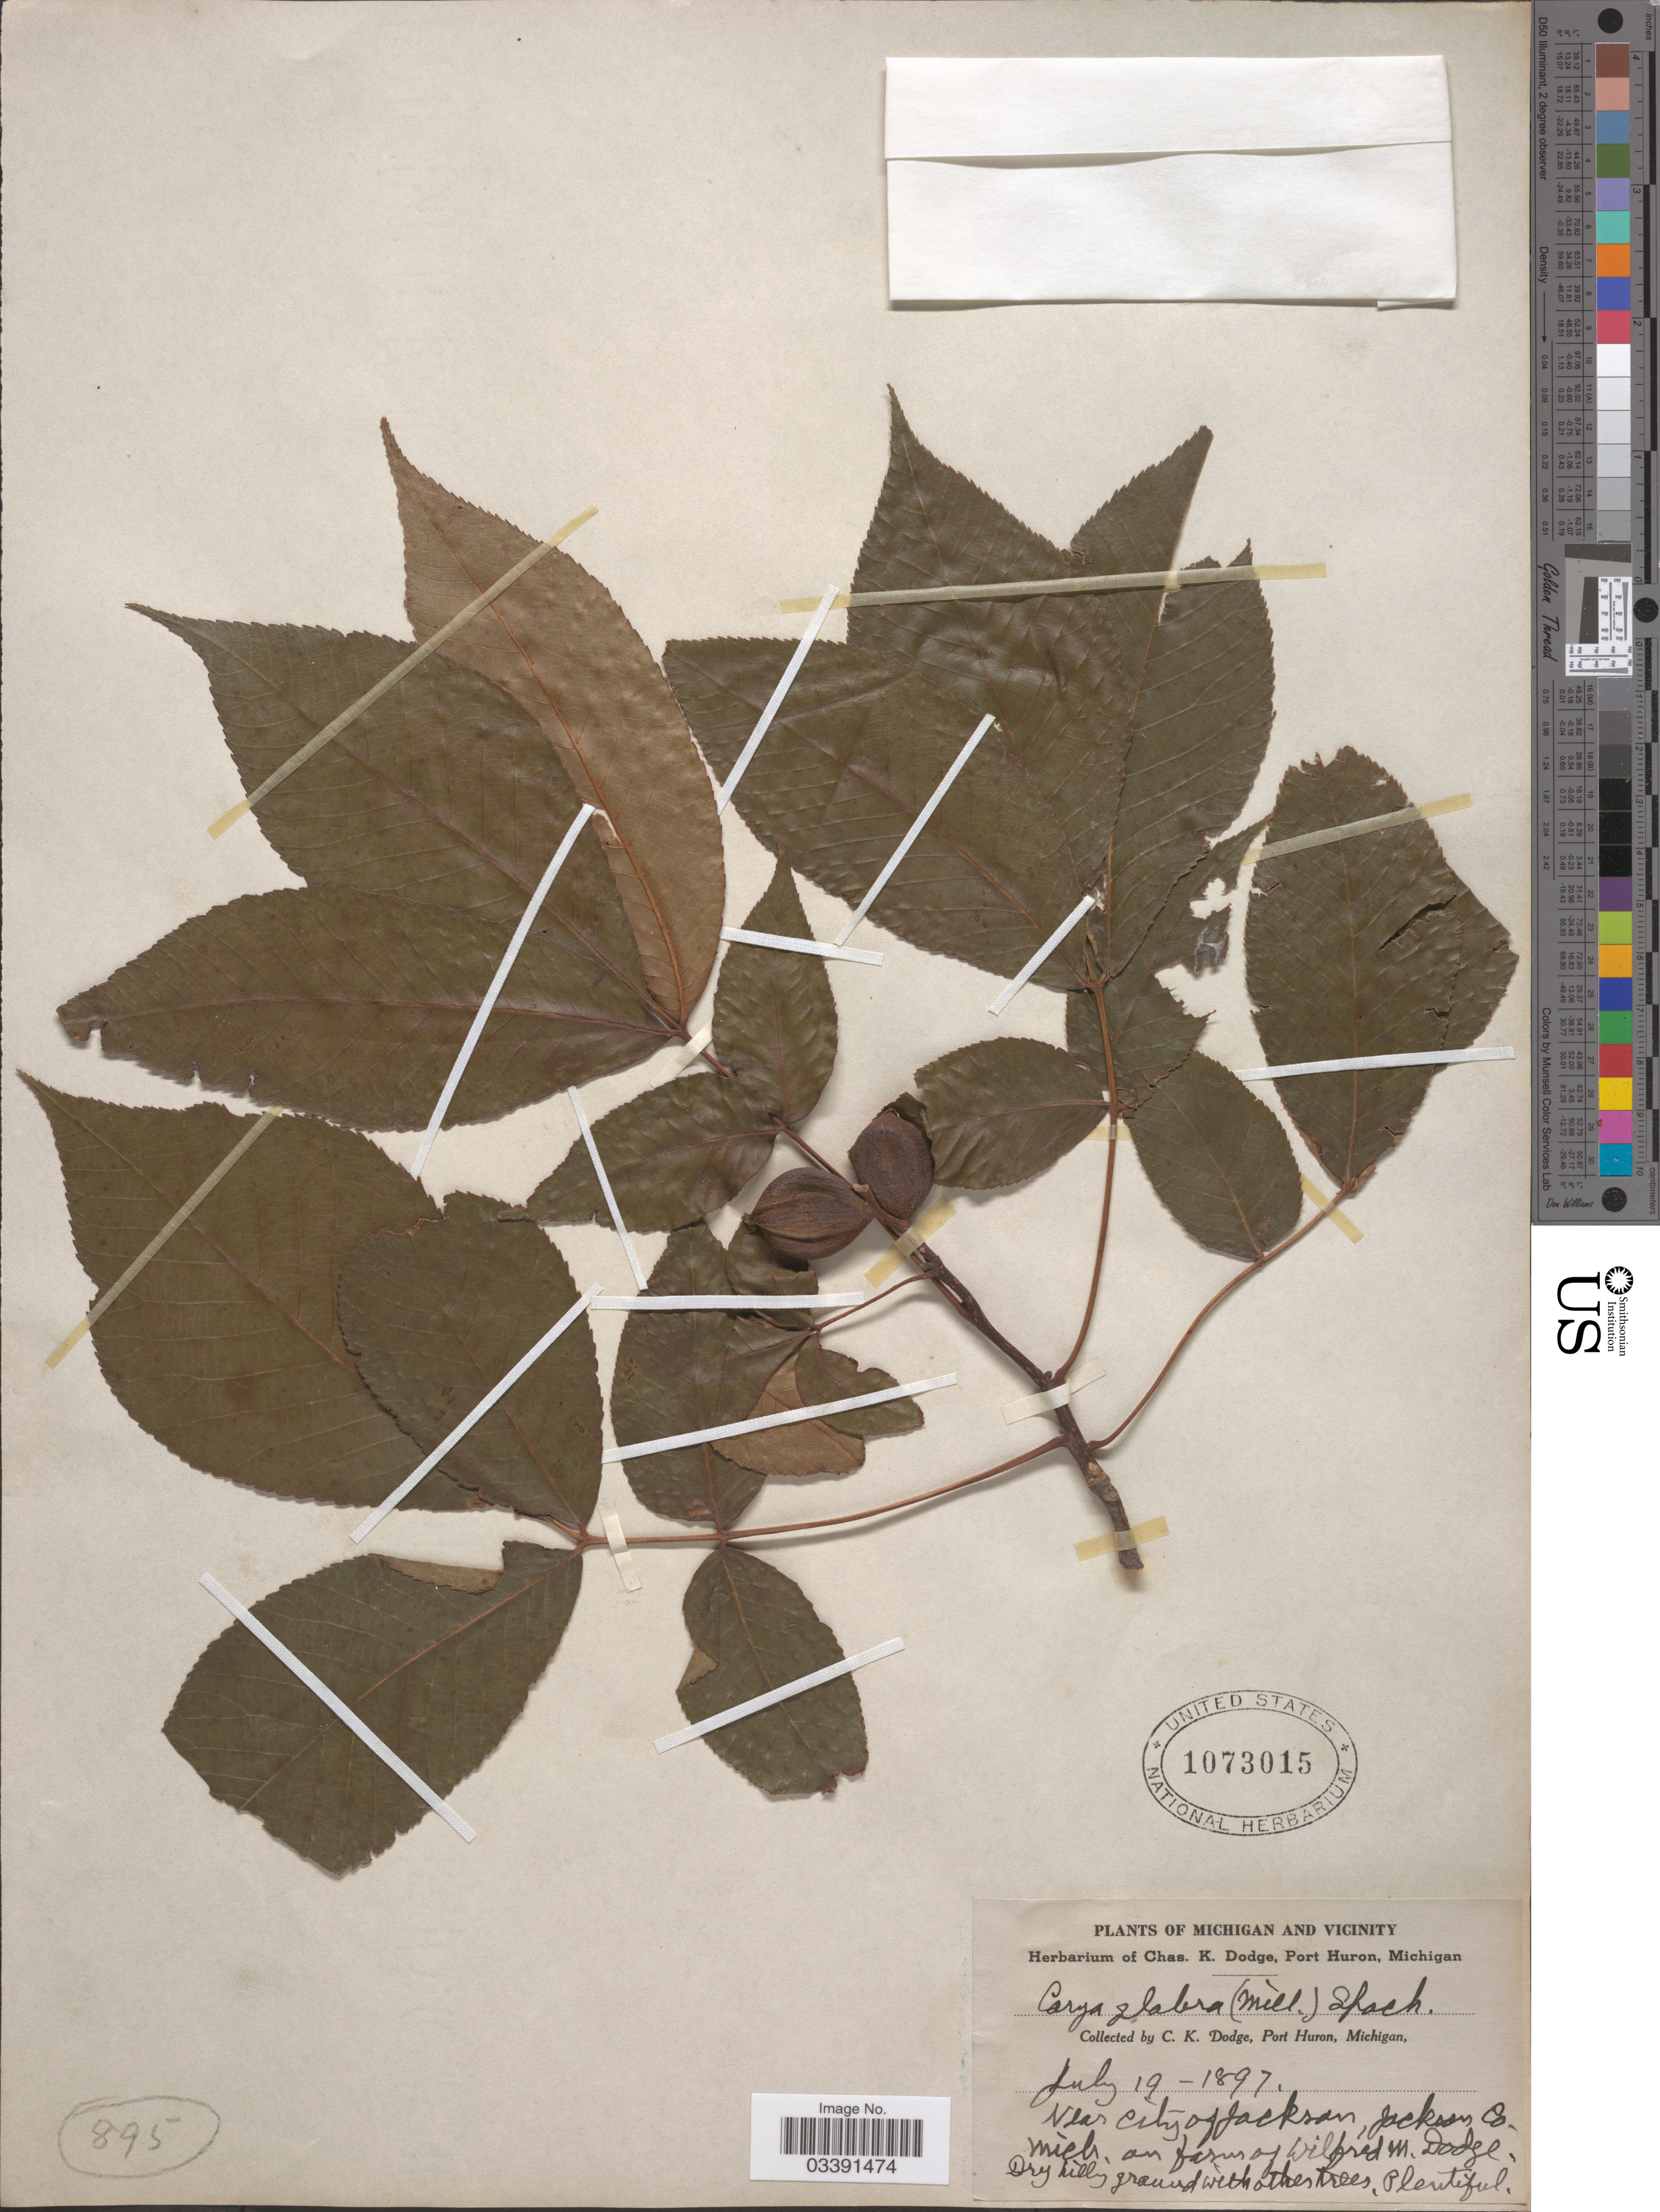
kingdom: Plantae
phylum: Tracheophyta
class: Magnoliopsida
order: Fagales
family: Juglandaceae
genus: Carya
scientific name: Carya glabra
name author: (Mill.) Sweet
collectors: C. Dodge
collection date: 1897-07-19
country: United States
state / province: Michigan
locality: Michigan and vicinity. Near City of Jackson, Jackson Co. On farm of Wilfred M. Dodge.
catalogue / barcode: US 1073015